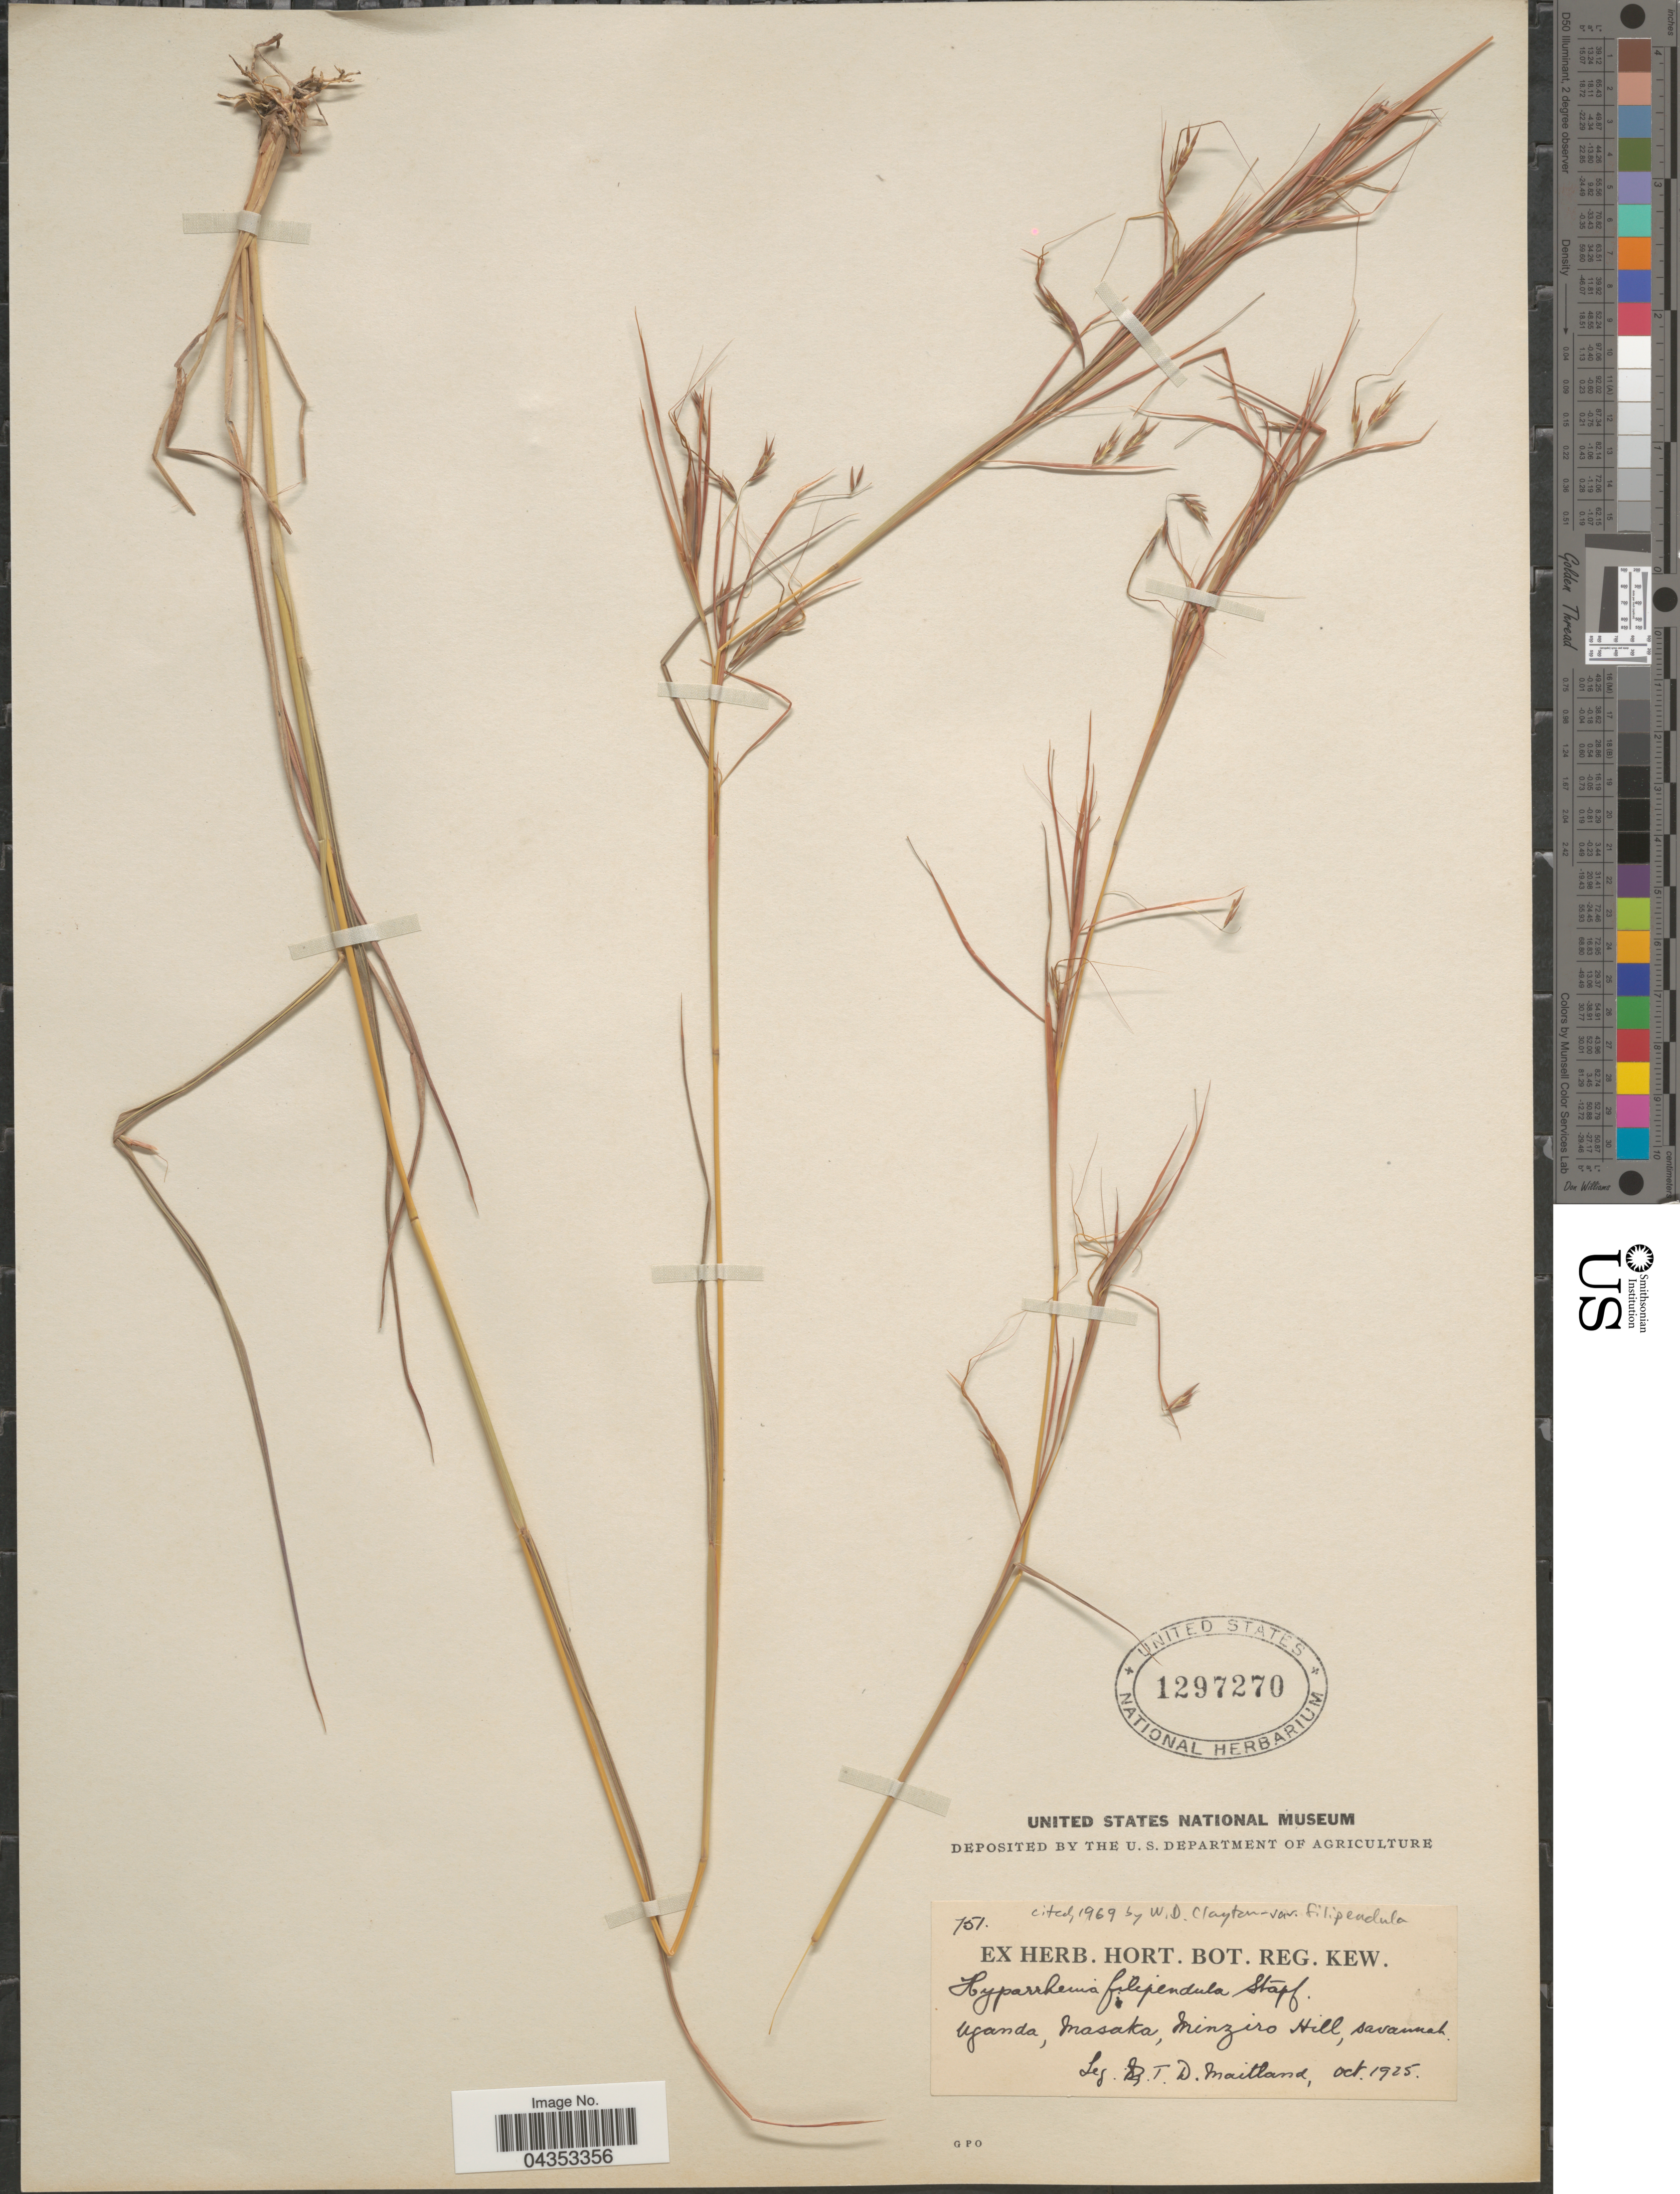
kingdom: Plantae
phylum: Tracheophyta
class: Liliopsida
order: Poales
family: Poaceae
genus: Hyparrhenia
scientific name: Hyparrhenia filipendula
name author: (Hochr.) Stapf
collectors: T. Maitland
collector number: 751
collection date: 1925-10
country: Uganda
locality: Masaka, Minziro Hill, savannah.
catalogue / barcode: US 1297270